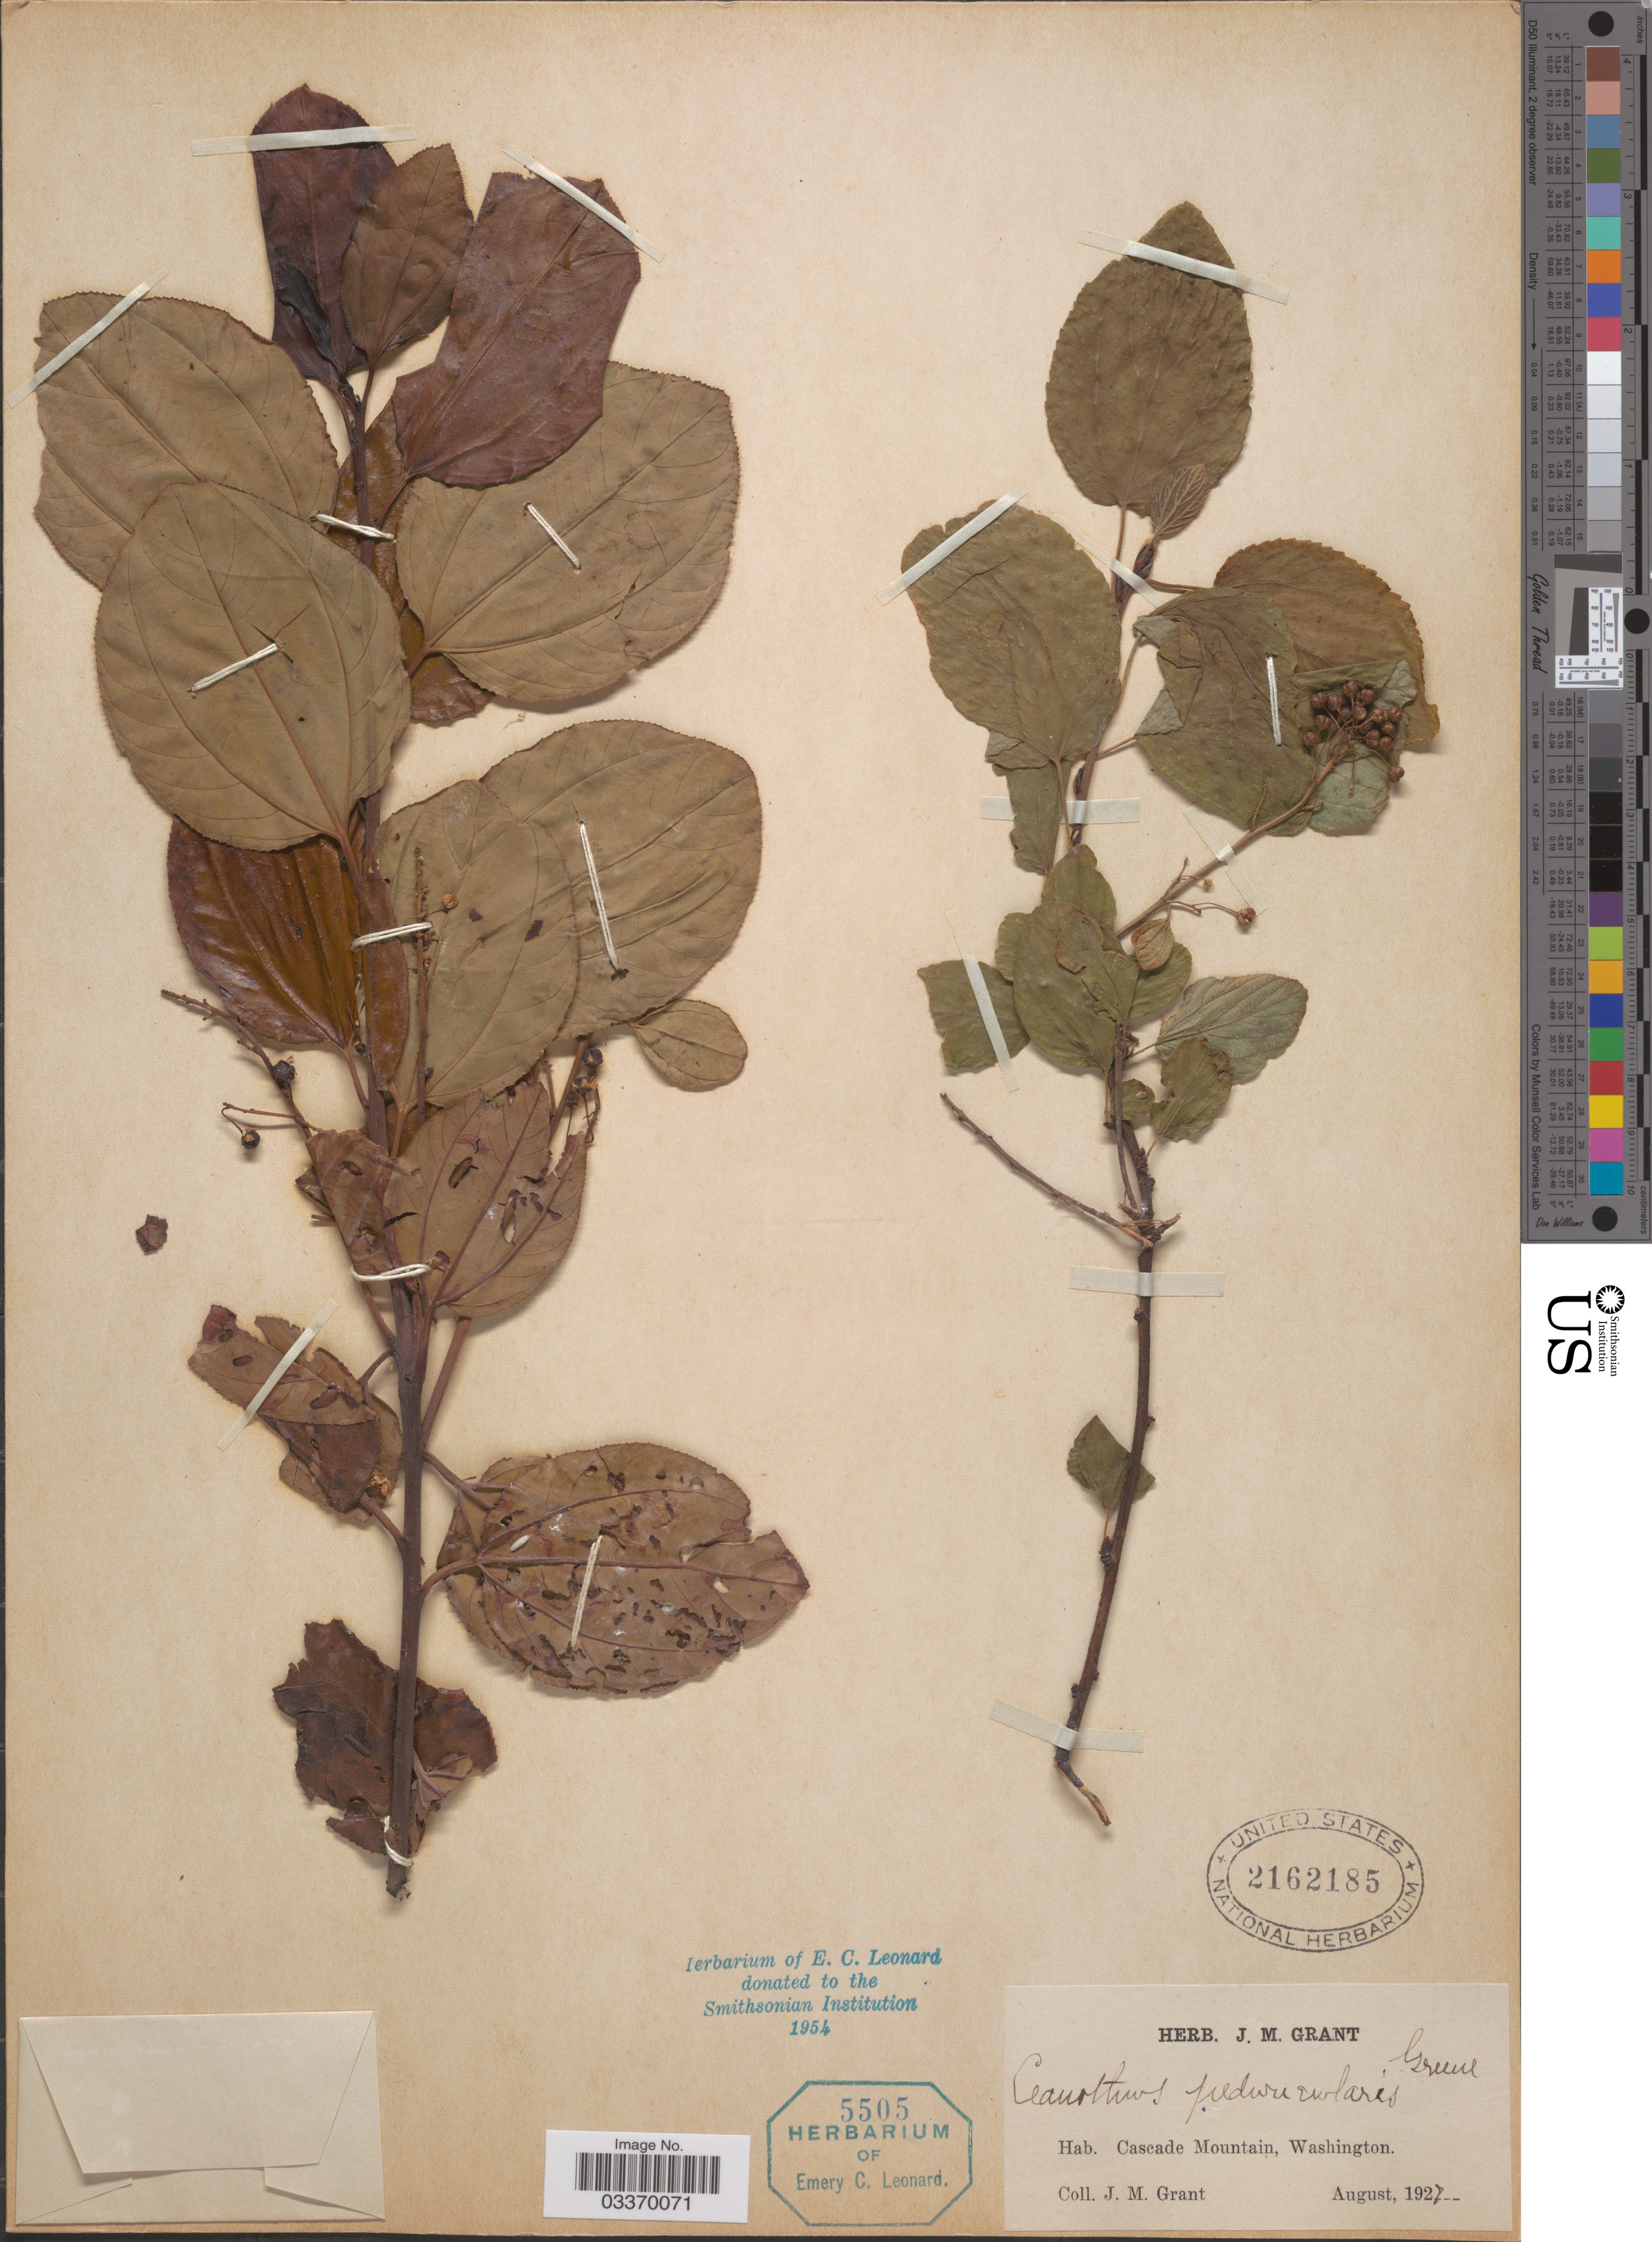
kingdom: Plantae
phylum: Tracheophyta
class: Magnoliopsida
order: Rosales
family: Rhamnaceae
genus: Ceanothus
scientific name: Ceanothus peduncularis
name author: Greene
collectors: J. M. Grant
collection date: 1927-08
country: United States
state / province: Washington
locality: Cascade Mountain.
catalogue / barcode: US 2162185